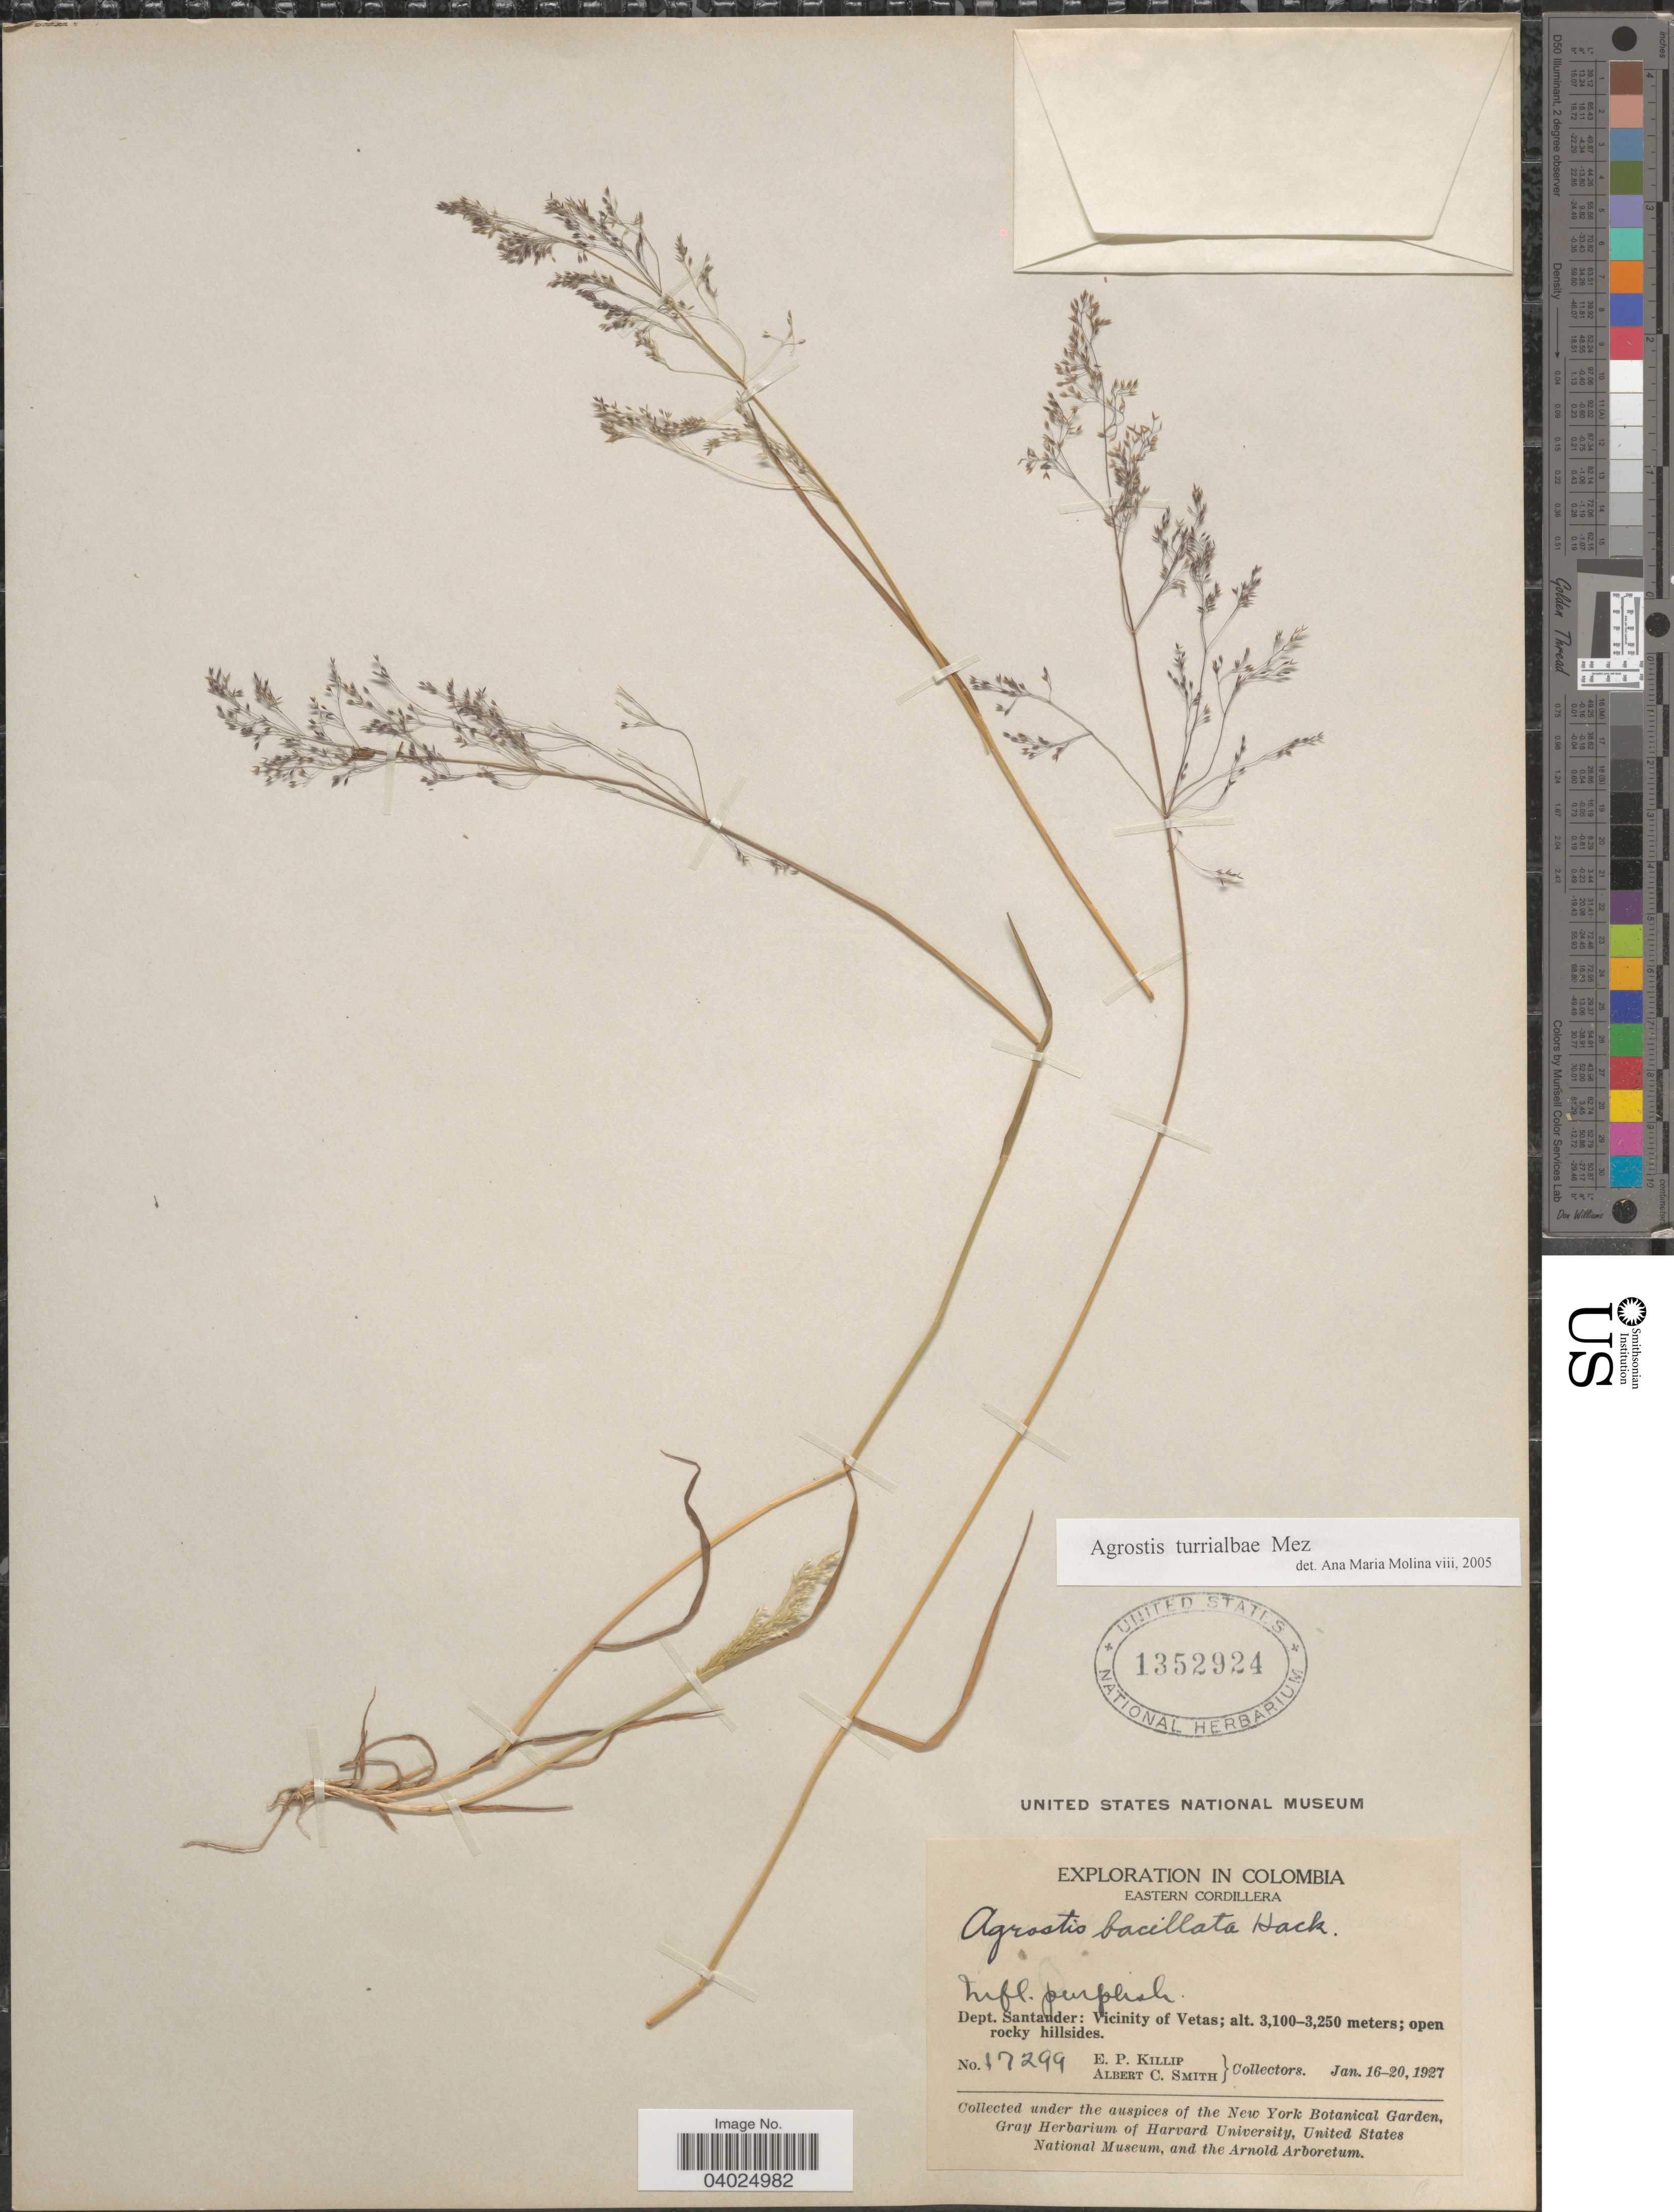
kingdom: Plantae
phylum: Tracheophyta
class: Liliopsida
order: Poales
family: Poaceae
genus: Agrostis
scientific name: Agrostis turrialbae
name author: Mez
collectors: E. P. Killip & A. C. Smith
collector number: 17299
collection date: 1927-01-16/1927-01-20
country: Colombia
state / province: Santander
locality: Eastern Cordillera. Dept. Santander: Vicinity of Vetas.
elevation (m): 3100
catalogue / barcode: US 1352924